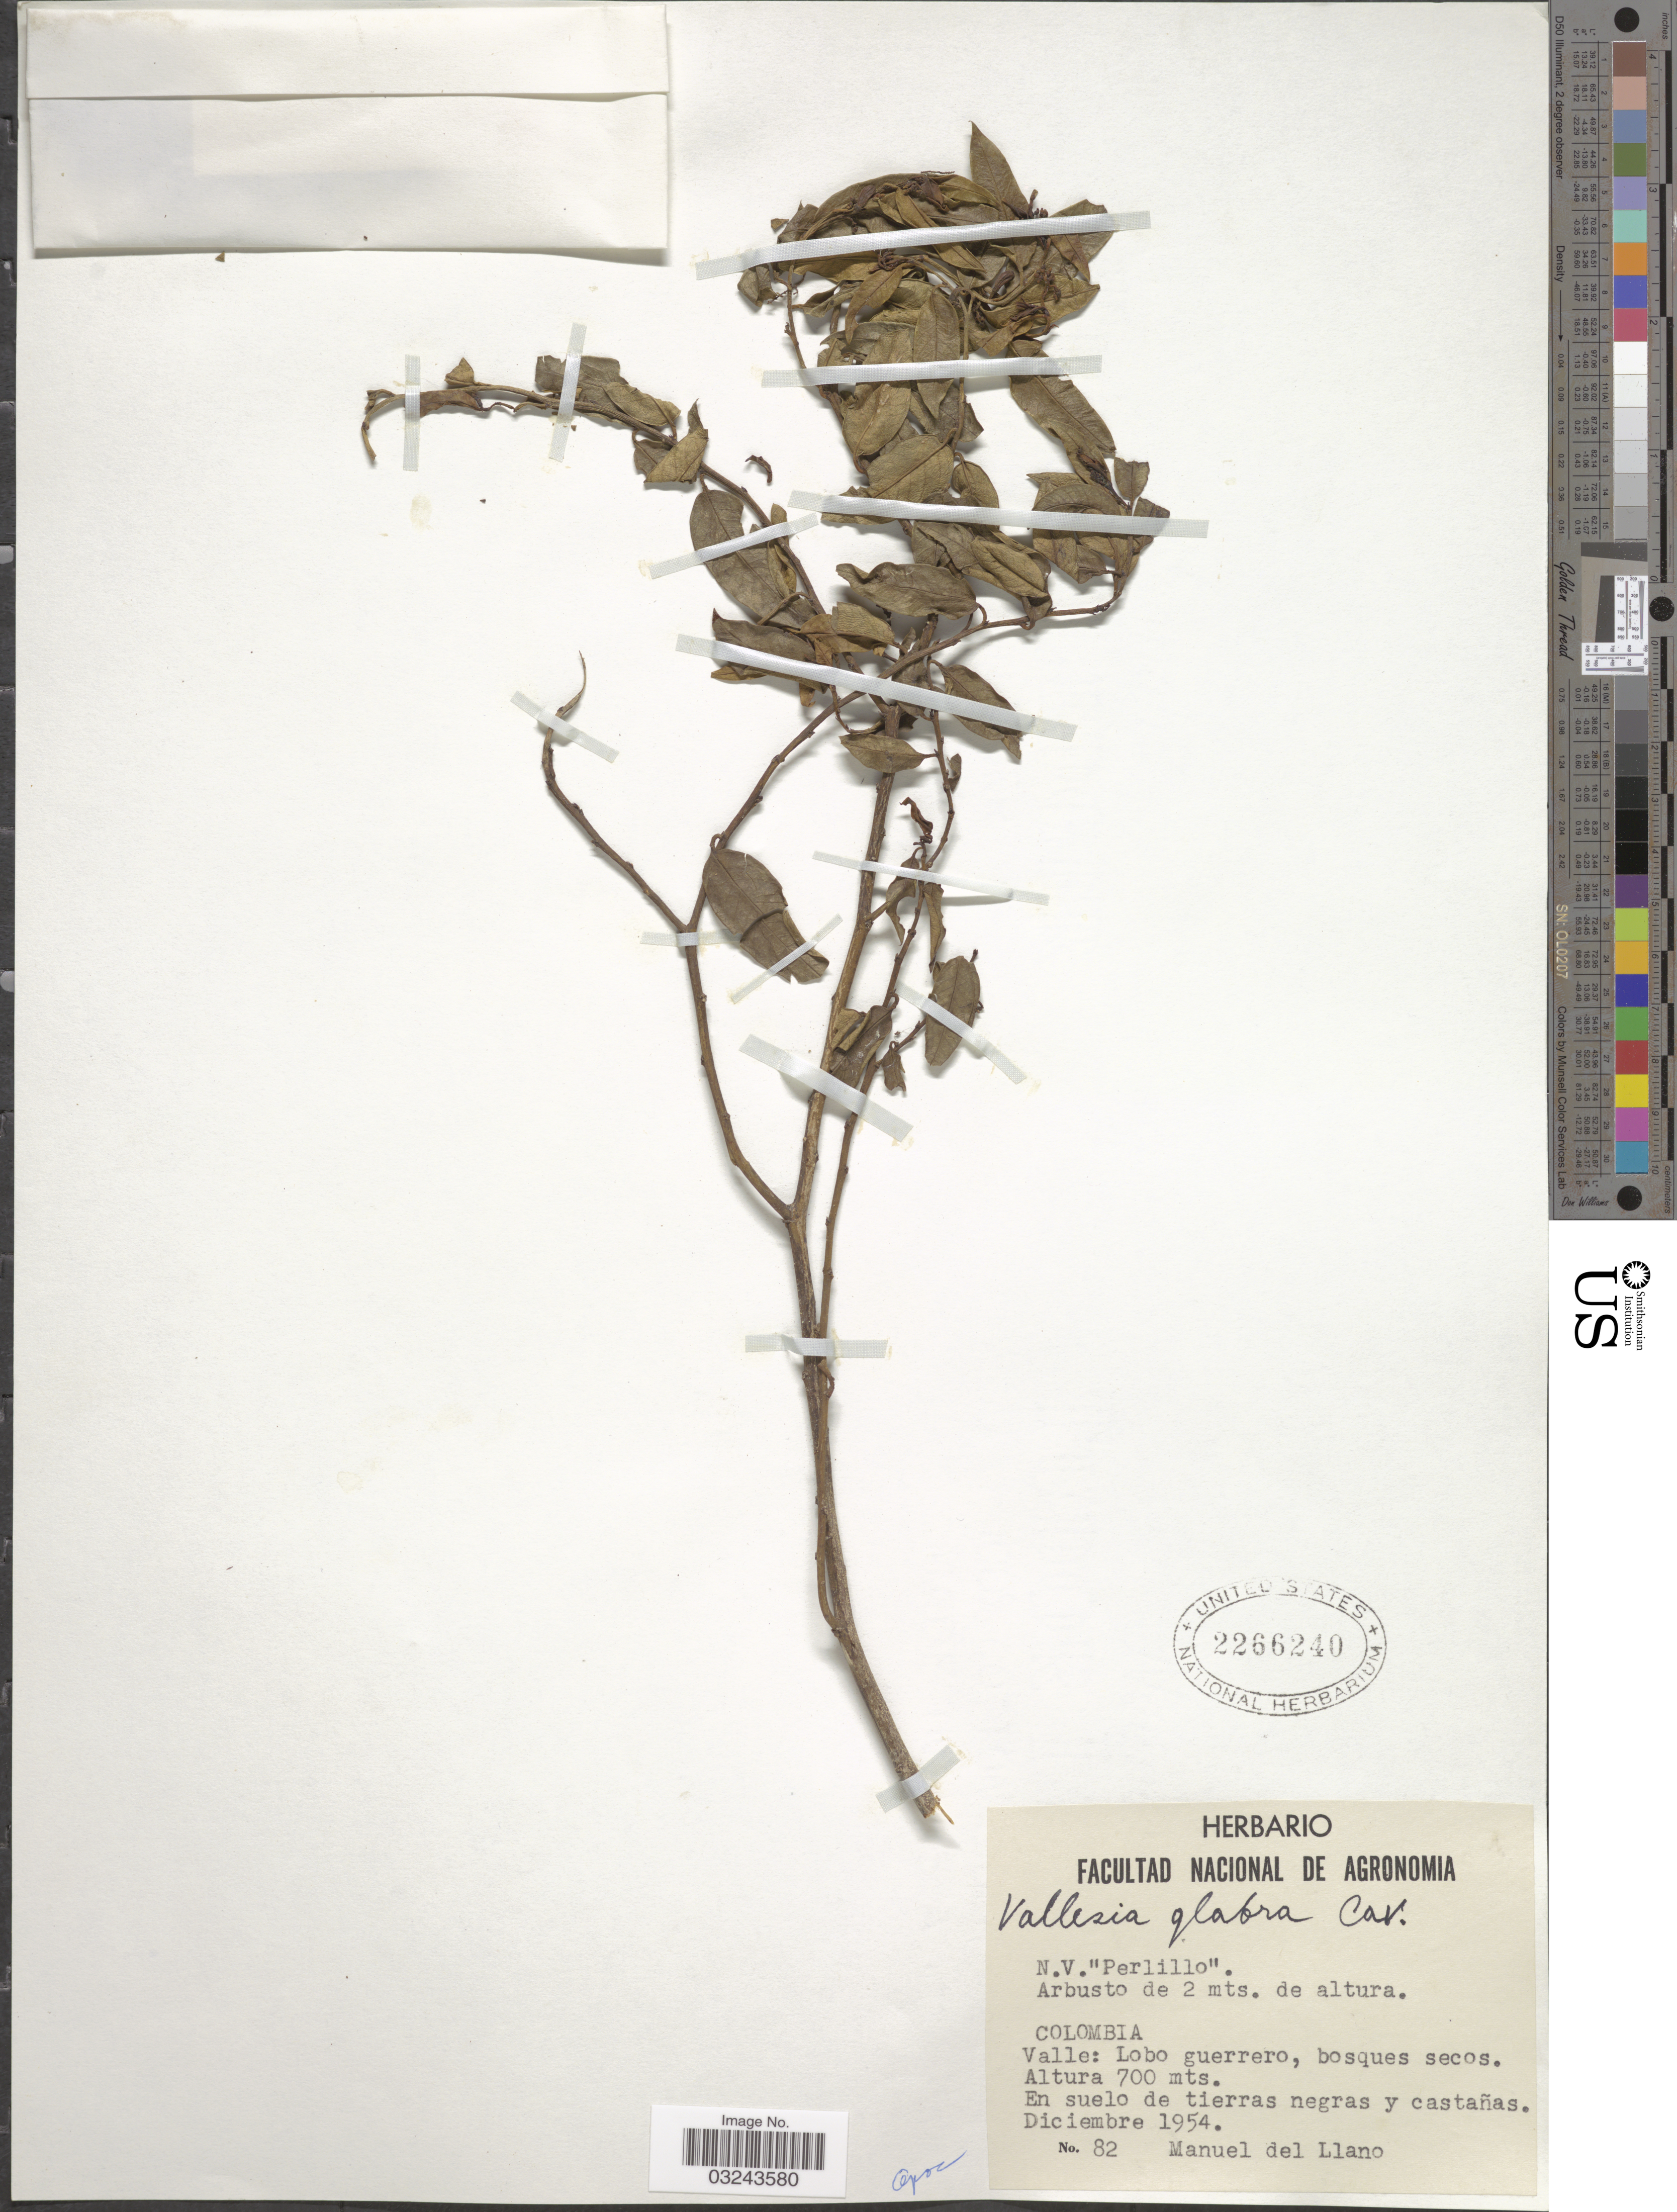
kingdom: Plantae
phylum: Tracheophyta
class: Magnoliopsida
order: Gentianales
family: Apocynaceae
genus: Vallesia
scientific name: Vallesia glabra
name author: (Cav.) Link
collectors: M. d. Llano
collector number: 82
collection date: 1954-12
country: Colombia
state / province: Valle del Cauca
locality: Valle: Lobo guerrero, bosque secos.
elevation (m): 700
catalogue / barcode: US 2266240